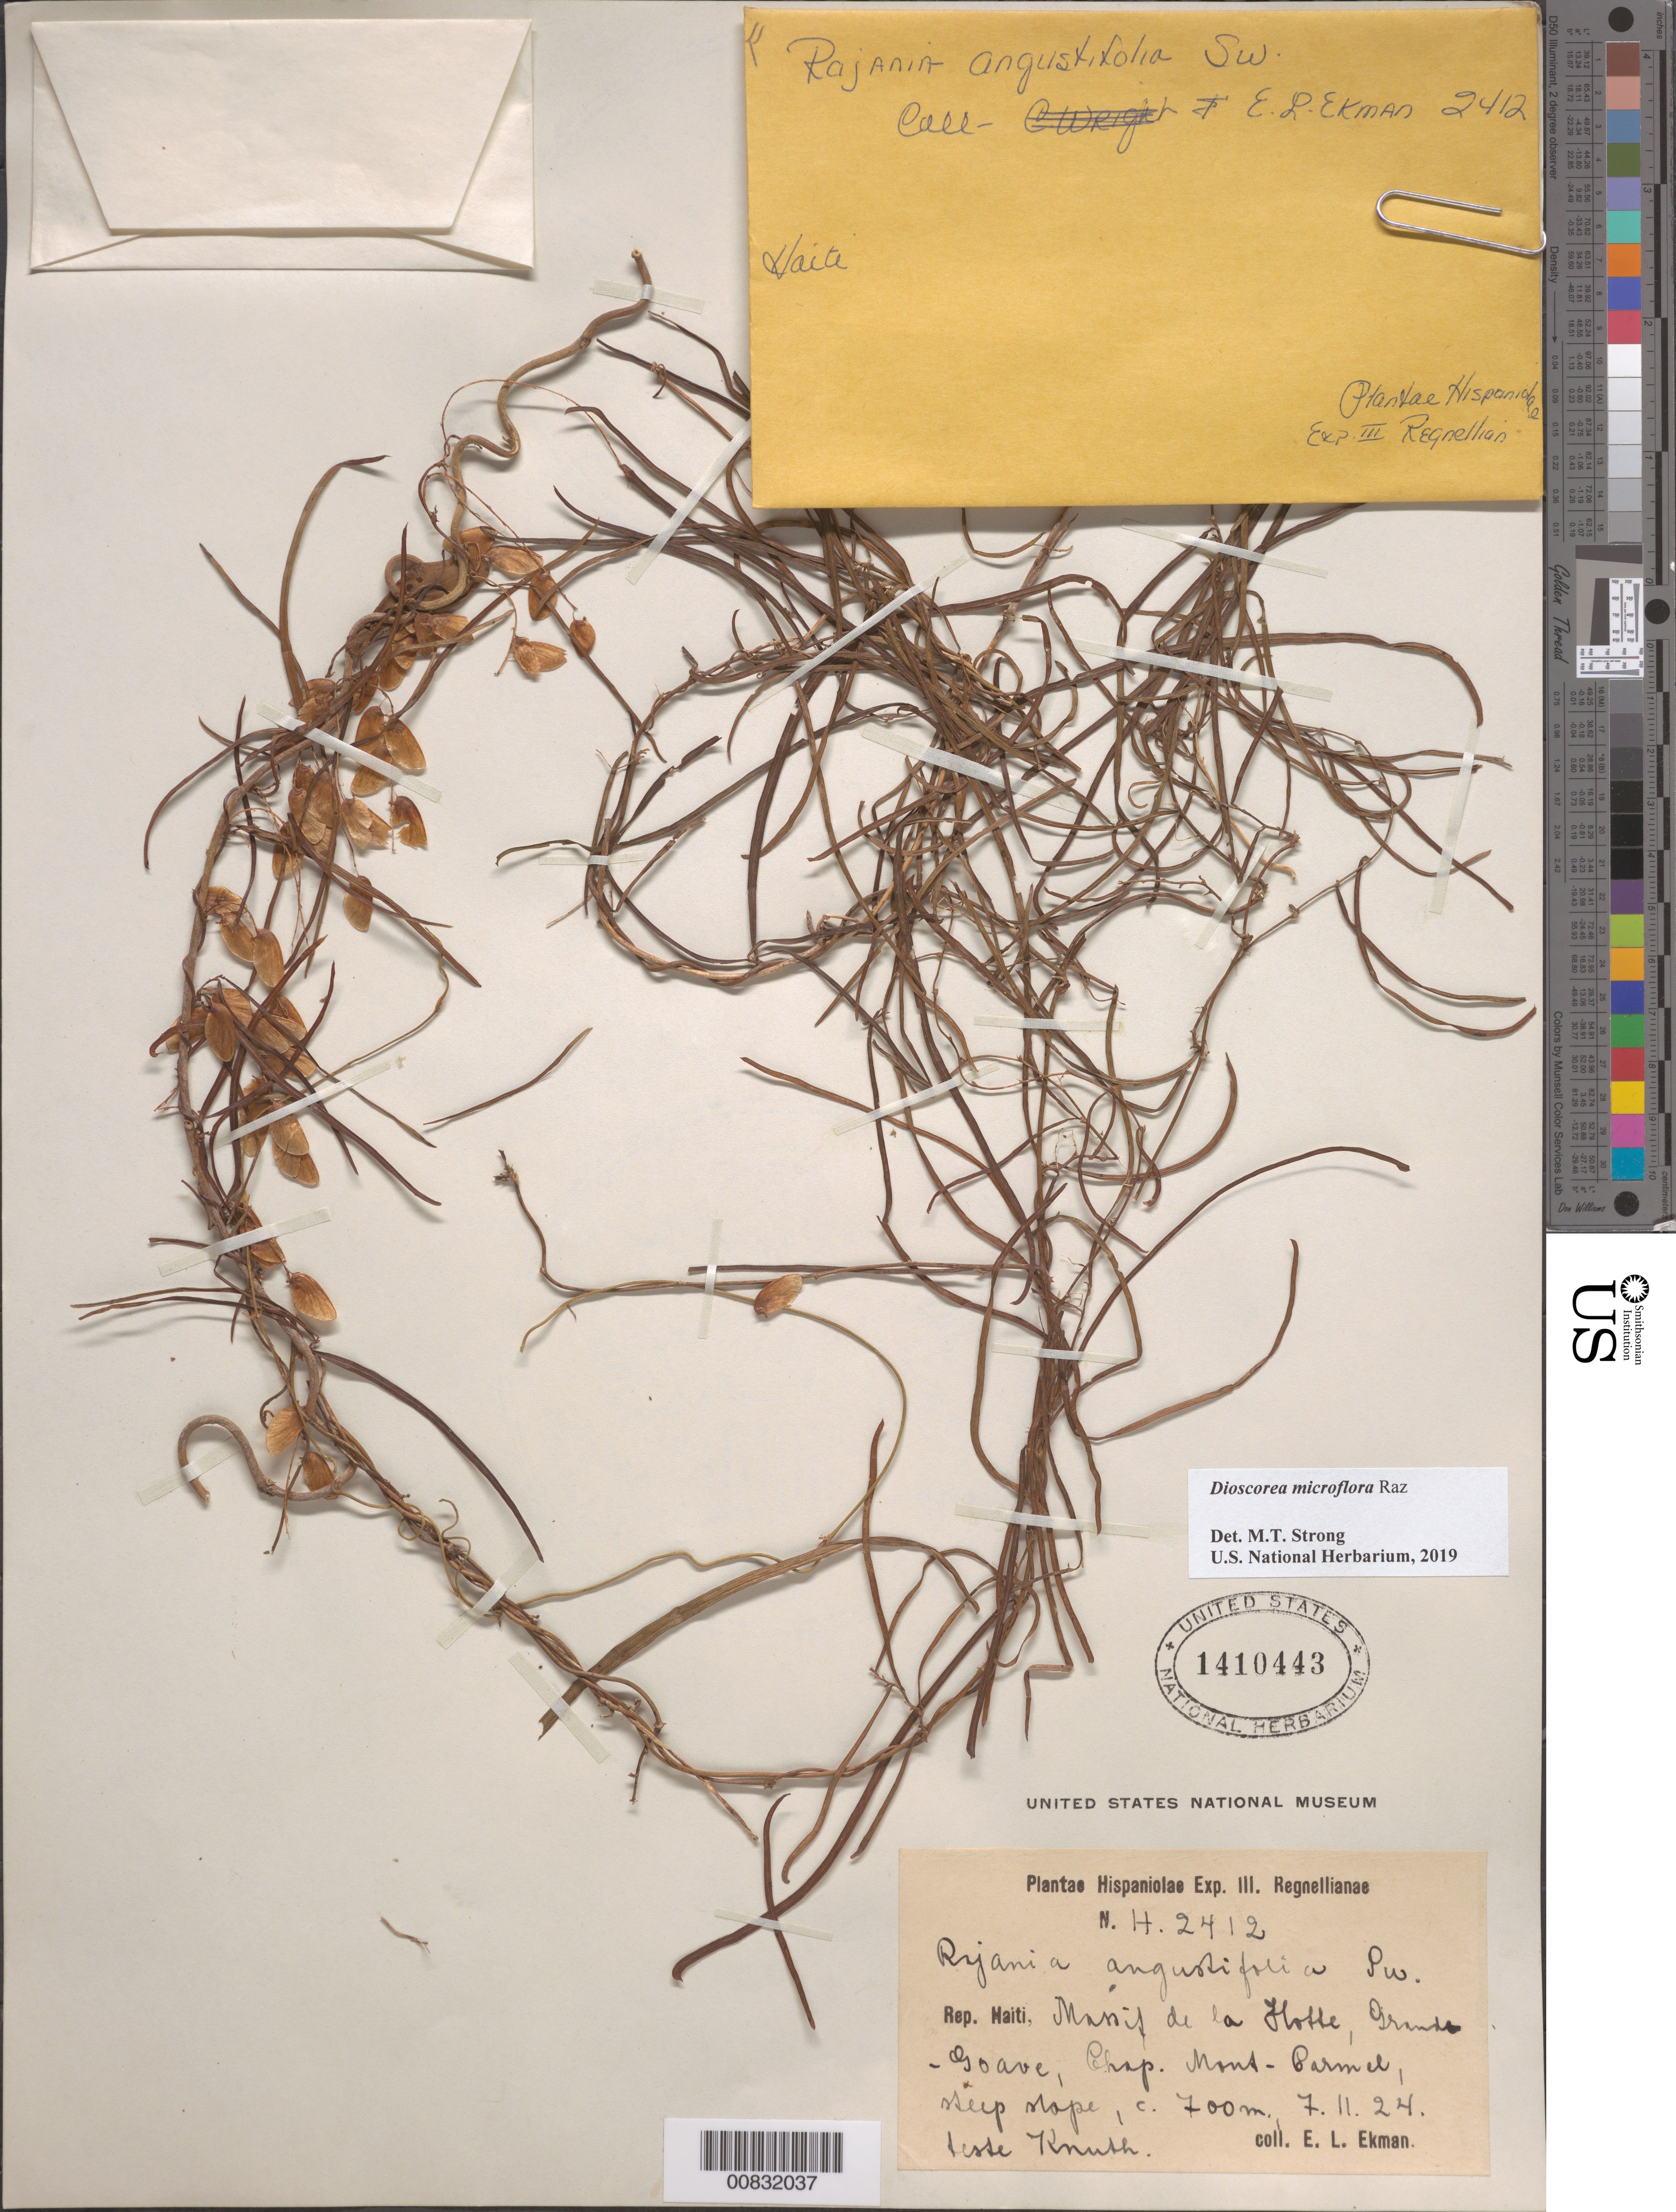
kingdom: Plantae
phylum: Tracheophyta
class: Liliopsida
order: Dioscoreales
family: Dioscoreaceae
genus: Dioscorea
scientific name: Dioscorea microflora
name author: Raz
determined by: Strong, M. T., (US), Smithsonian Institution - National Museum of Natural History (UNITED STATES)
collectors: E. L. Ekman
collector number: H 2412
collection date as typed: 07 Nov 1924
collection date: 1924-11-07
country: Haiti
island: Hispaniola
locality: Massif de la Hotte, Grand-Goave, Chap. Mount-Carmel.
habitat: Steep slope.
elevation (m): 700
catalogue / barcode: US 1410443